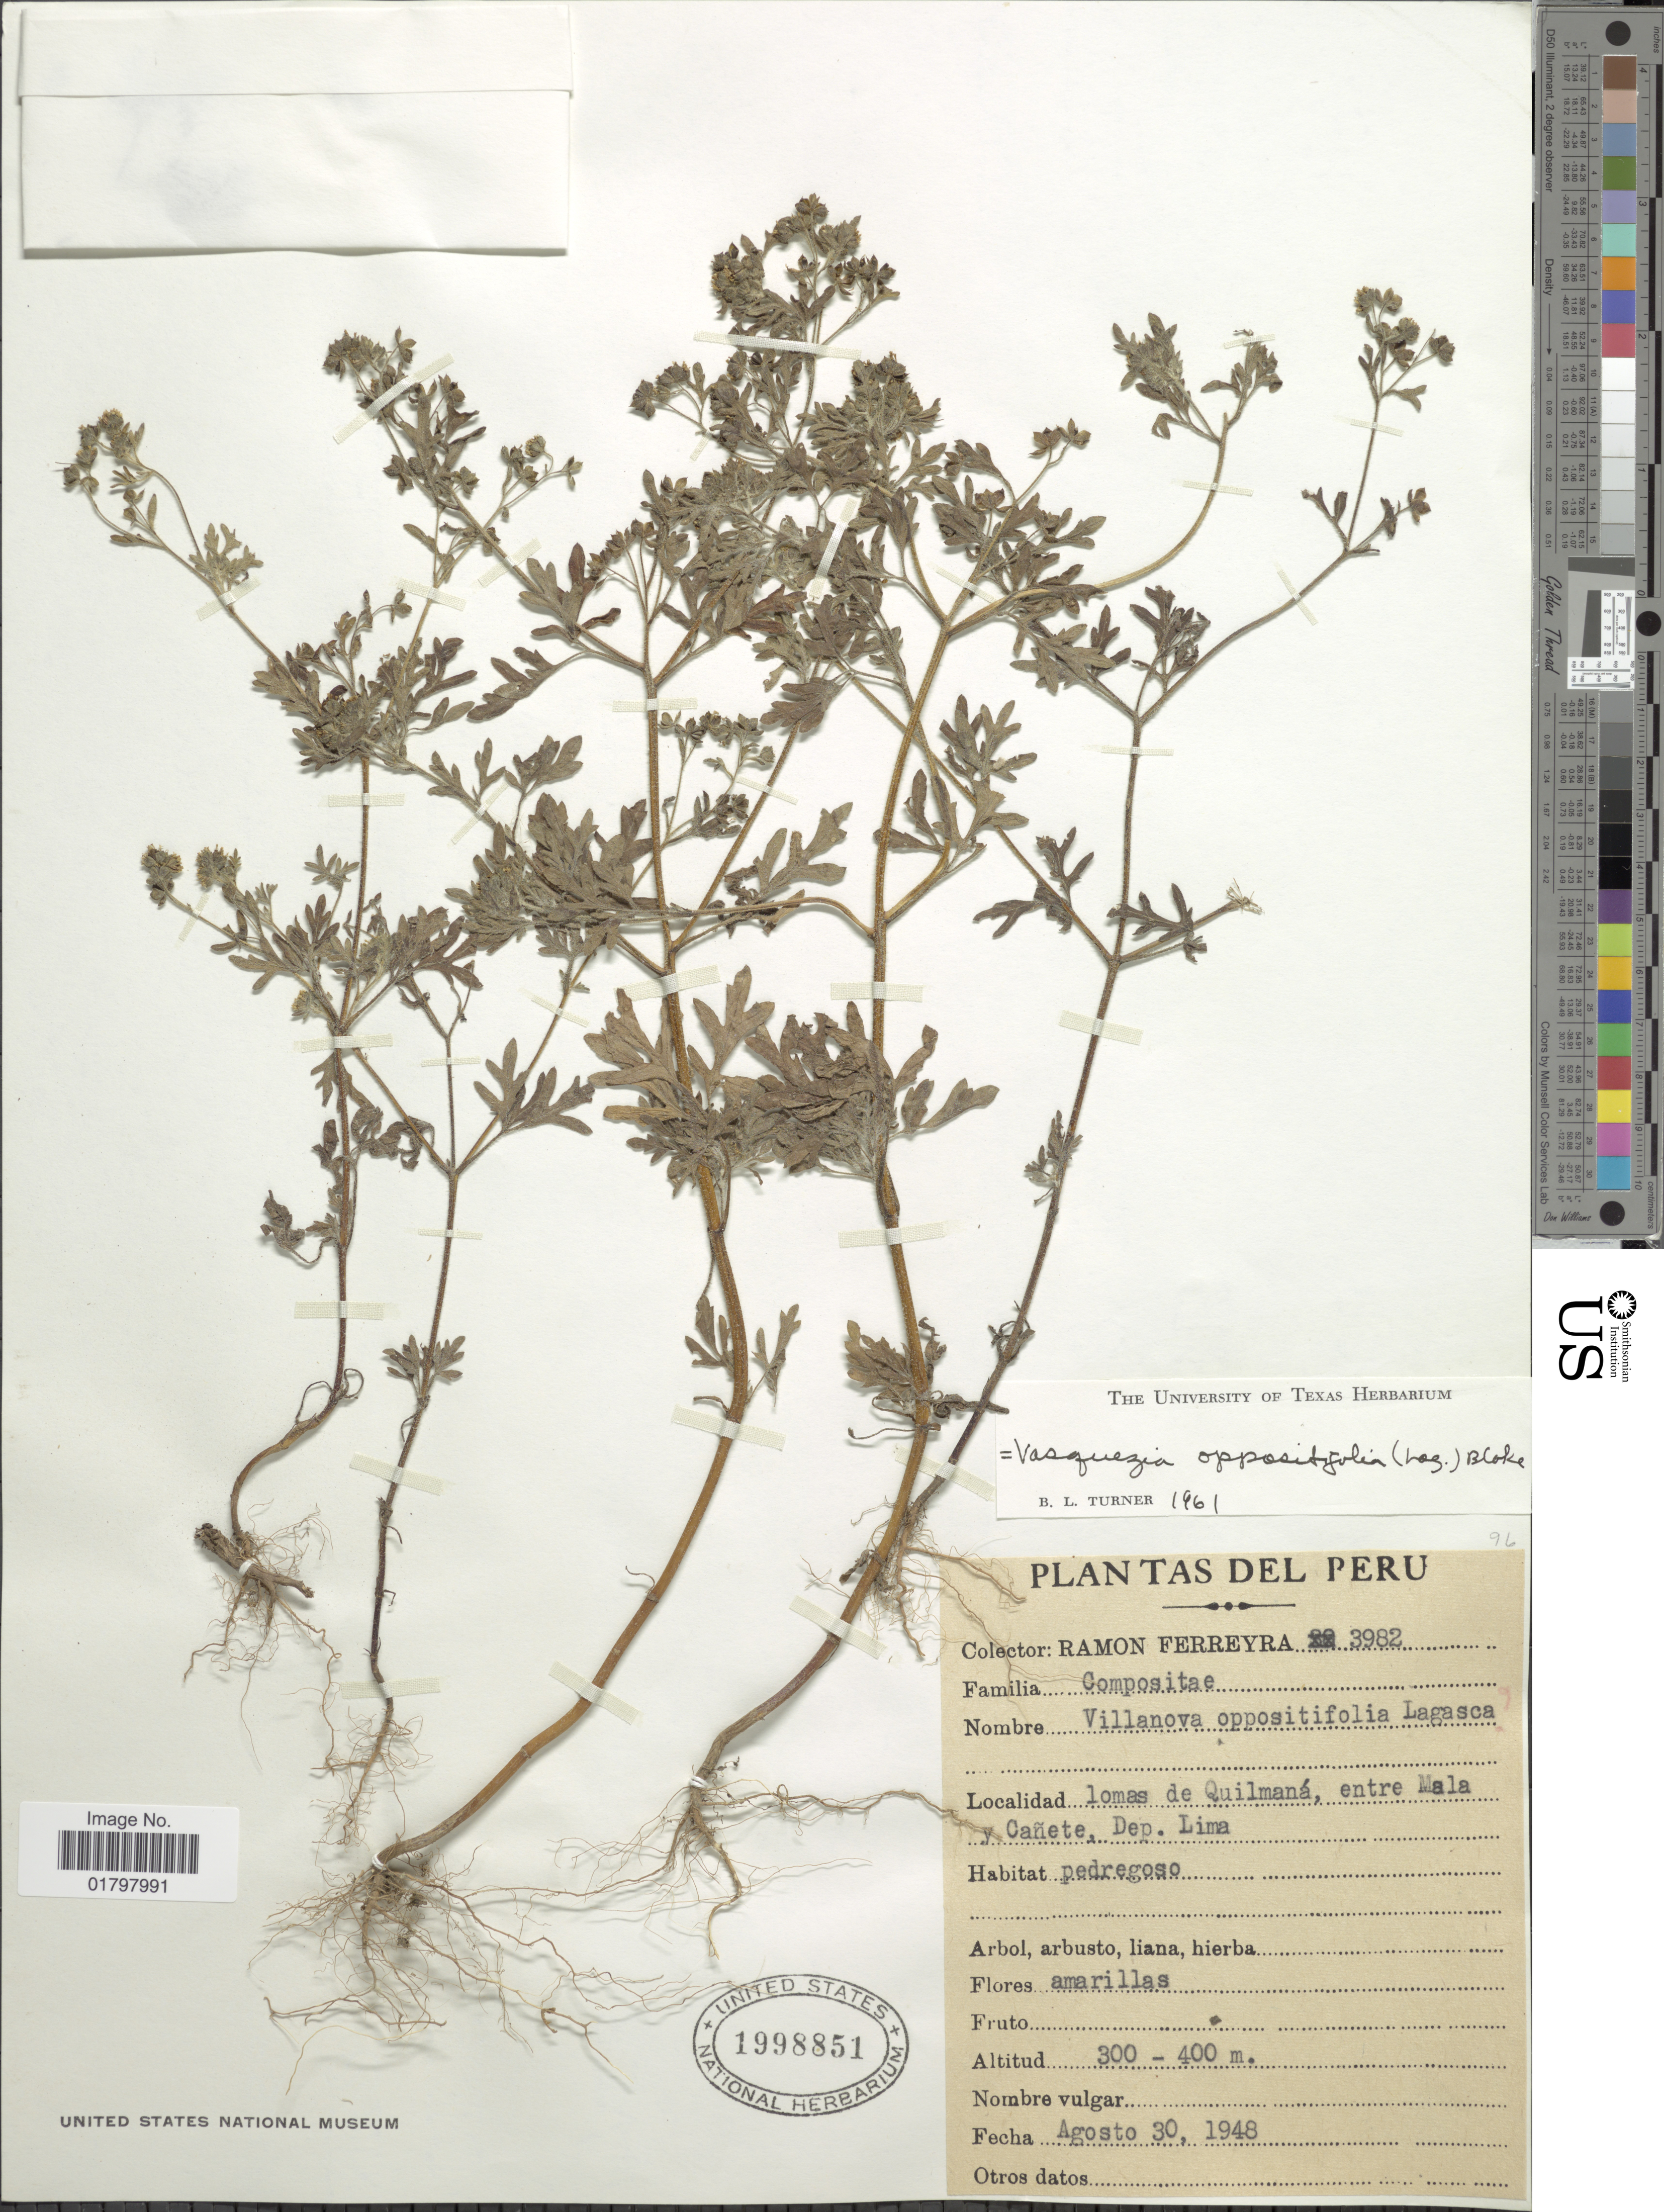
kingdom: Plantae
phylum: Tracheophyta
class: Magnoliopsida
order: Asterales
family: Asteraceae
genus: Vasquesia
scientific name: Vasquesia oppositifolia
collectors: R. A. Ferreyra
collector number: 3982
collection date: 1948-08-30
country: Peru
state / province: Lima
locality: Lomas de Quilmaná, entre Mala y Cañete, Dep. Lima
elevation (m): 300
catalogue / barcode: US 1998851